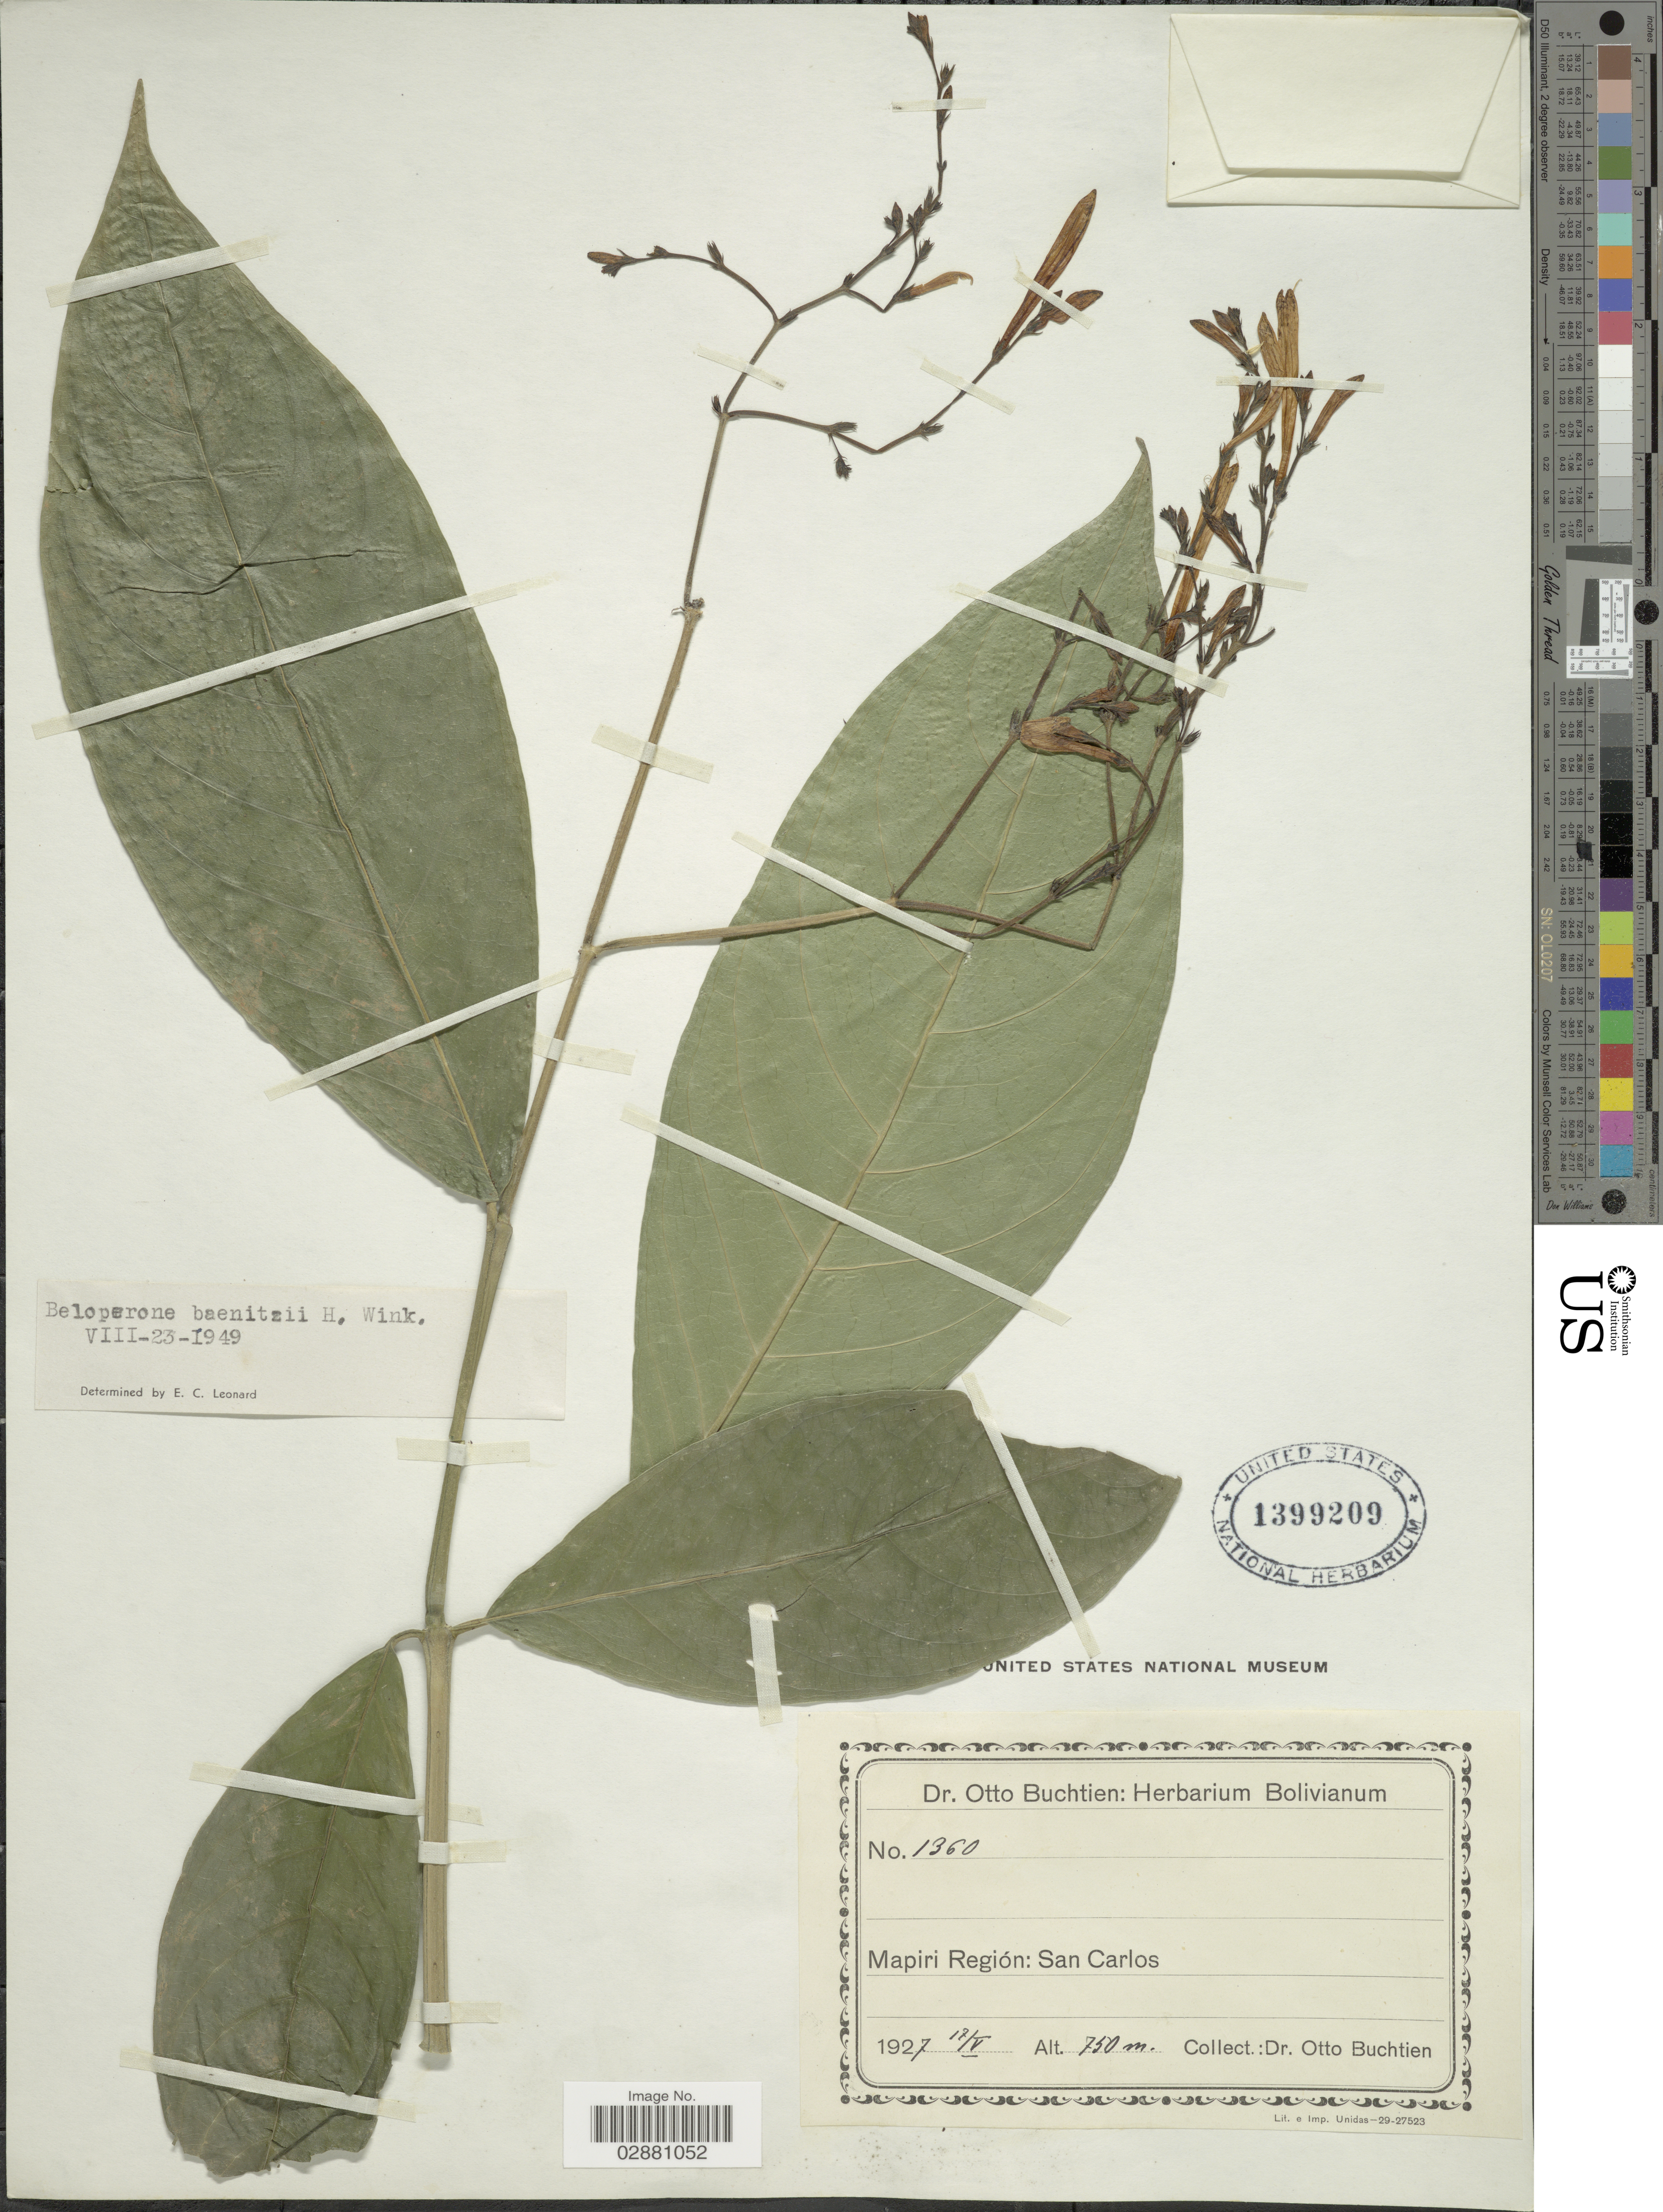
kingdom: Plantae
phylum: Tracheophyta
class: Magnoliopsida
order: Lamiales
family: Acanthaceae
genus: Beloperone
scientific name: Beloperone baenitzii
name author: H.J.P. Winkl.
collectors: O. Buchtien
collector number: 1360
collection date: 1927-05-17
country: Bolivia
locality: Mapiri Región: San Carlos.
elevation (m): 750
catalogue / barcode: US 1399209